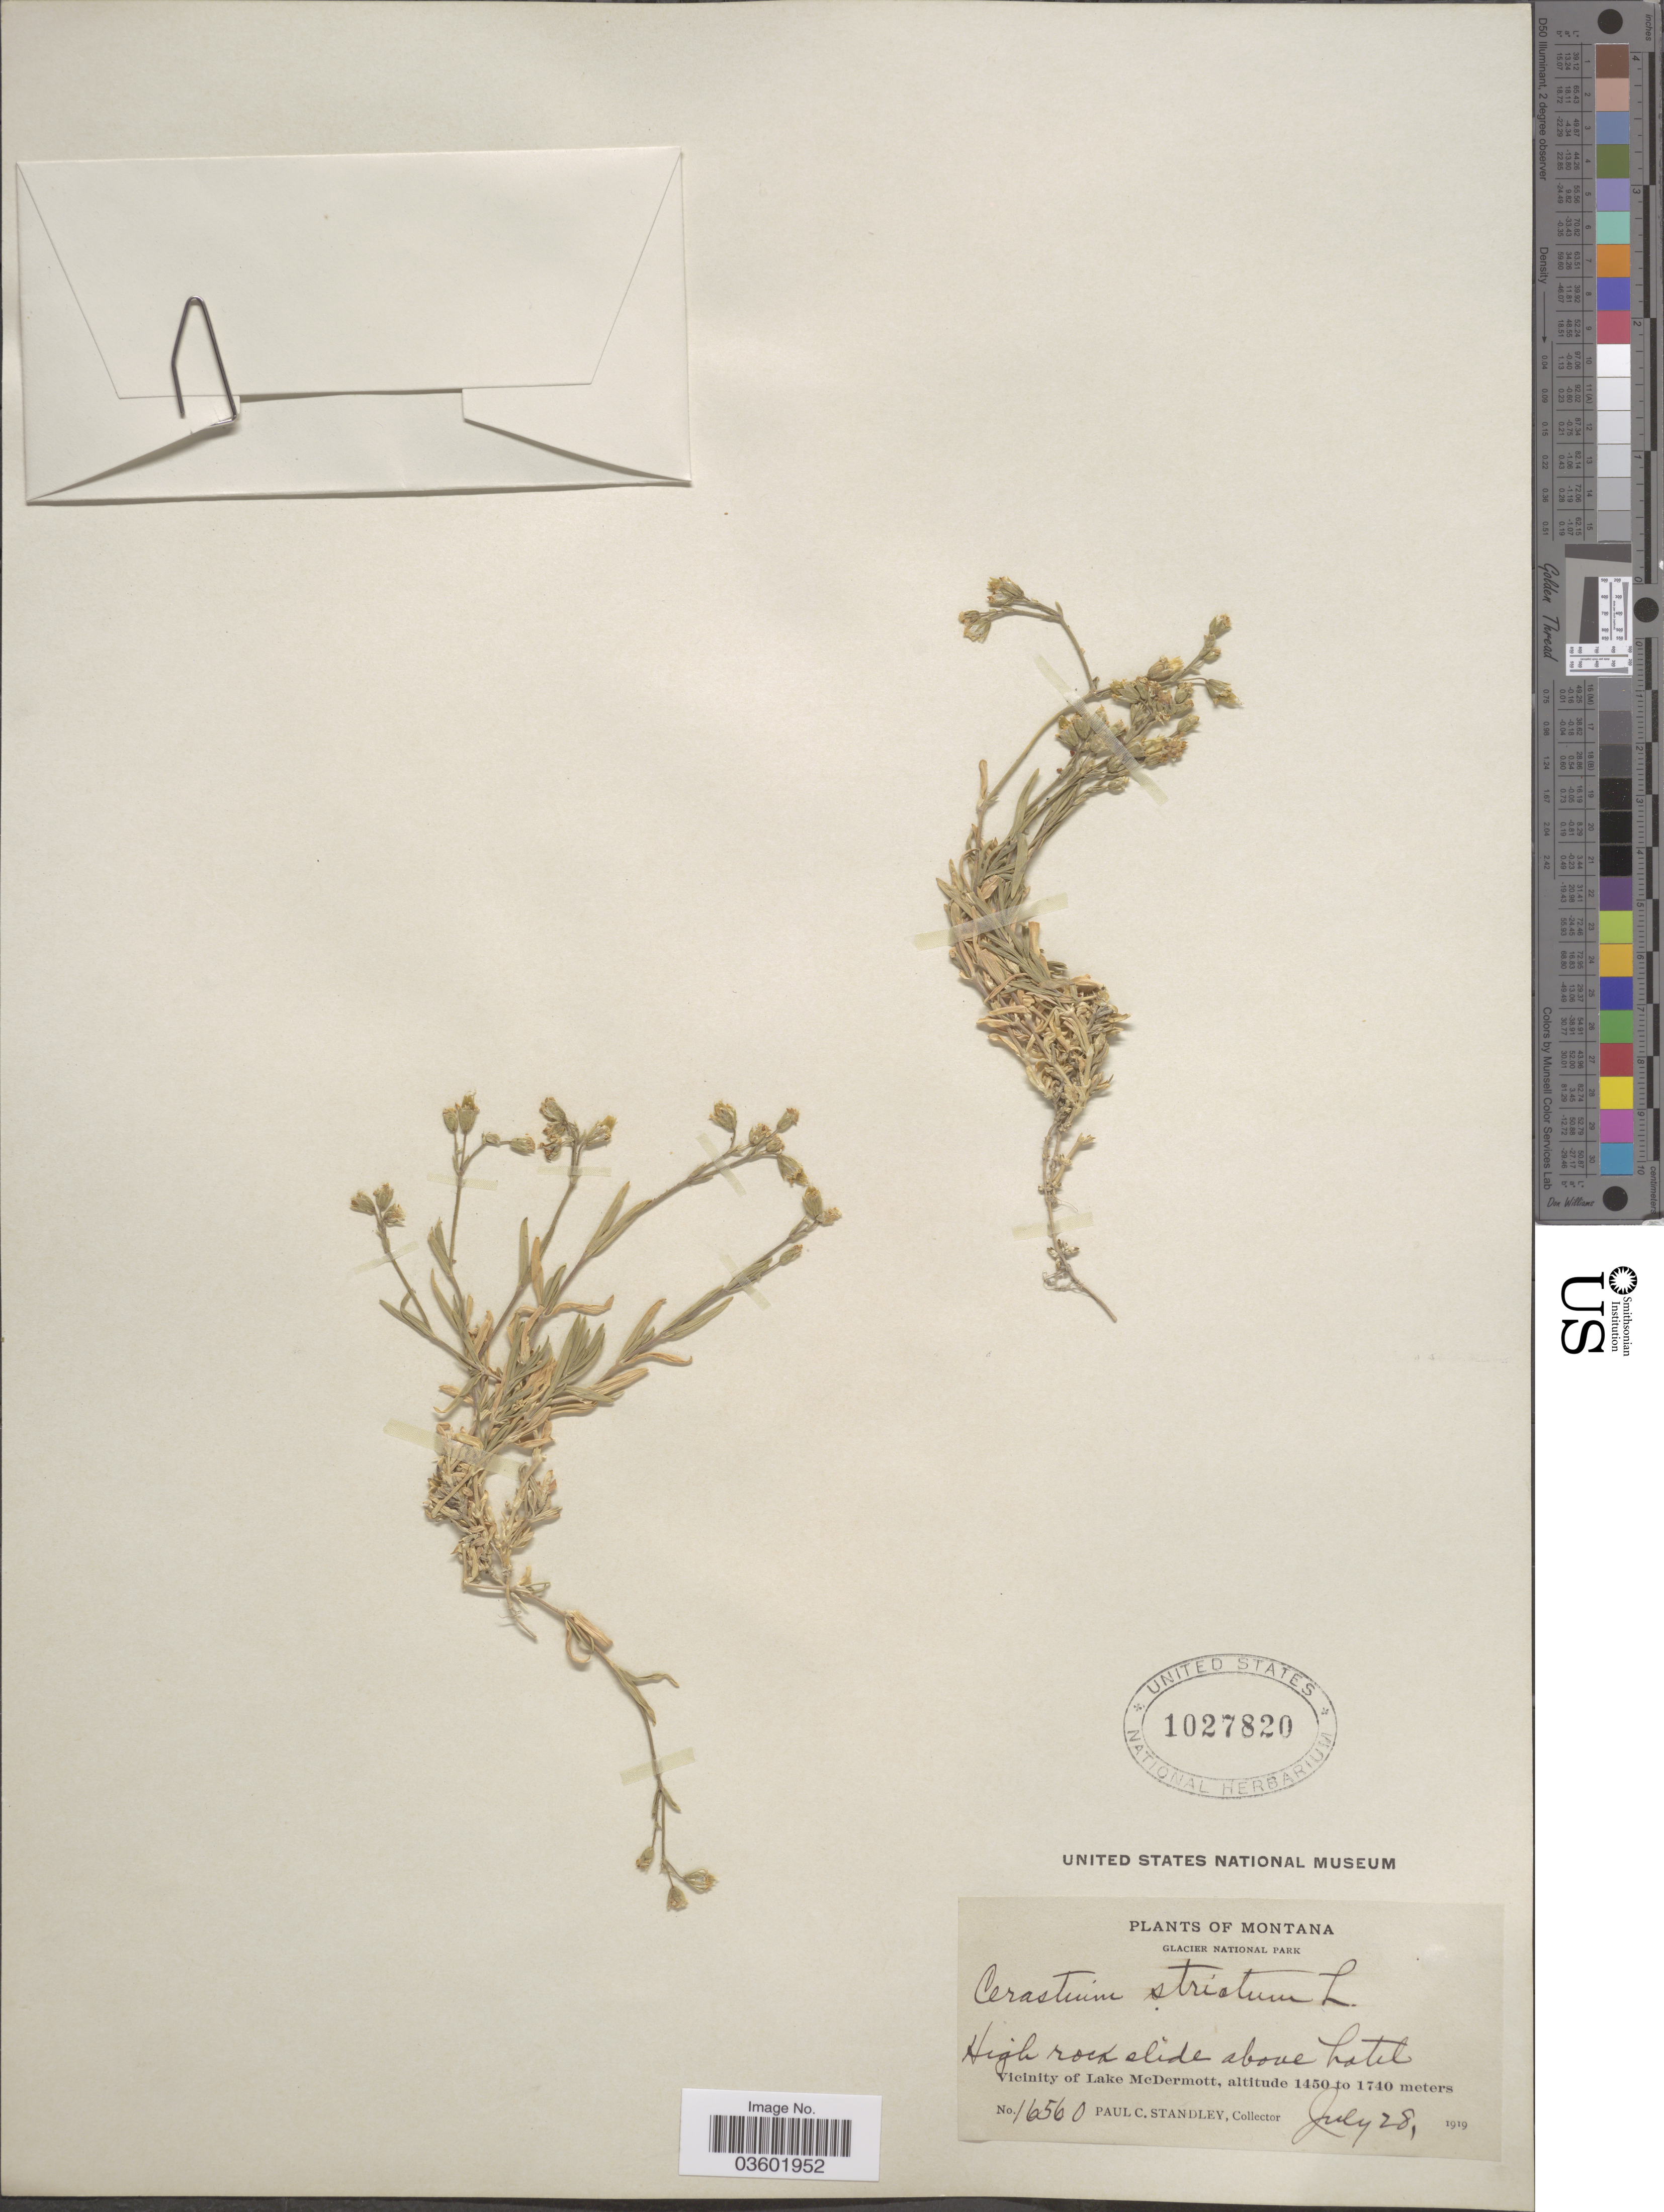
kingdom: Plantae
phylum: Tracheophyta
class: Magnoliopsida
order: Caryophyllales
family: Caryophyllaceae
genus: Cerastium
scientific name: Cerastium strictum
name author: L.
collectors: P. C. Standley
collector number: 16560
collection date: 1919-07-28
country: United States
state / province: Montana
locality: Glacier National Park. Slide above hotel. Vicinity of Lake McDermott.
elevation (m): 1450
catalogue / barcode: US 1027820